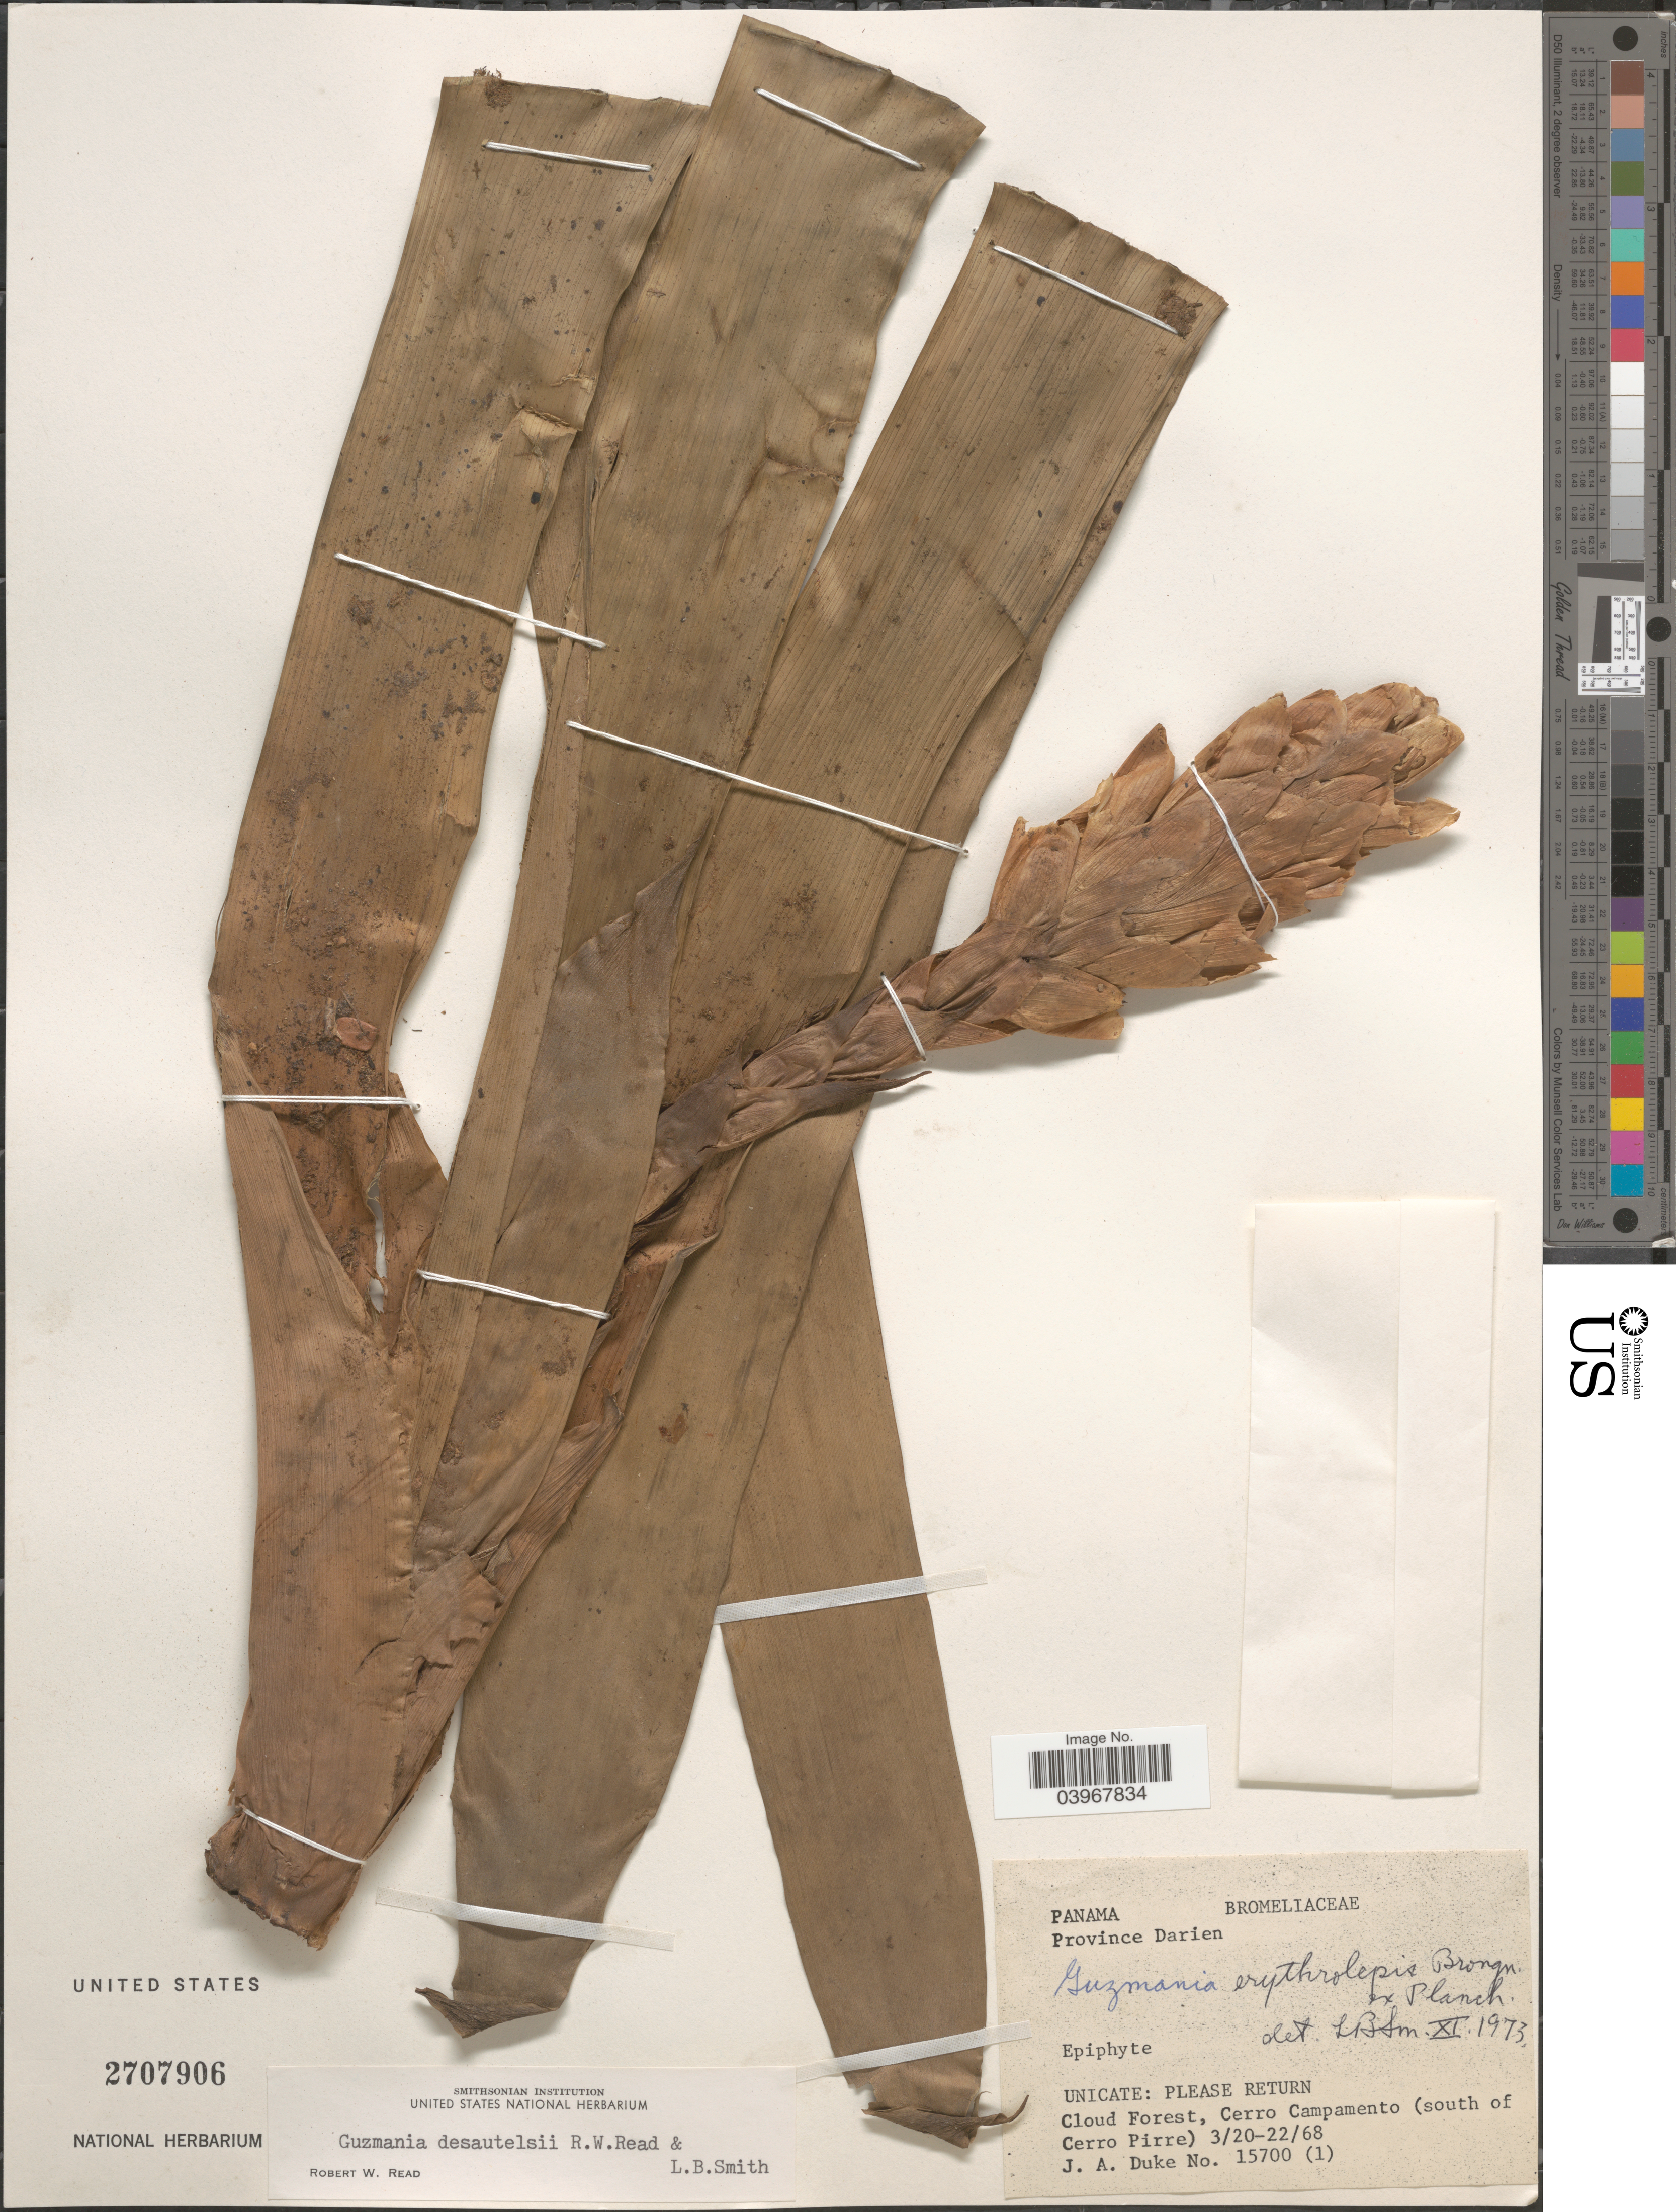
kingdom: Plantae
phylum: Tracheophyta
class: Liliopsida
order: Poales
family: Bromeliaceae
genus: Guzmania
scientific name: Guzmania desautelsii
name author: Read & L.B. Sm.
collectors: J. A. Duke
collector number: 15700(1)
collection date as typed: Transcribed d/m/y: 20/3/68 to 22/3/68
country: Panama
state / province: Darien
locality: Cloud Forest, Cerro Campamento (south of Cerro Pirre).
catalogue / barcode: US 2707906